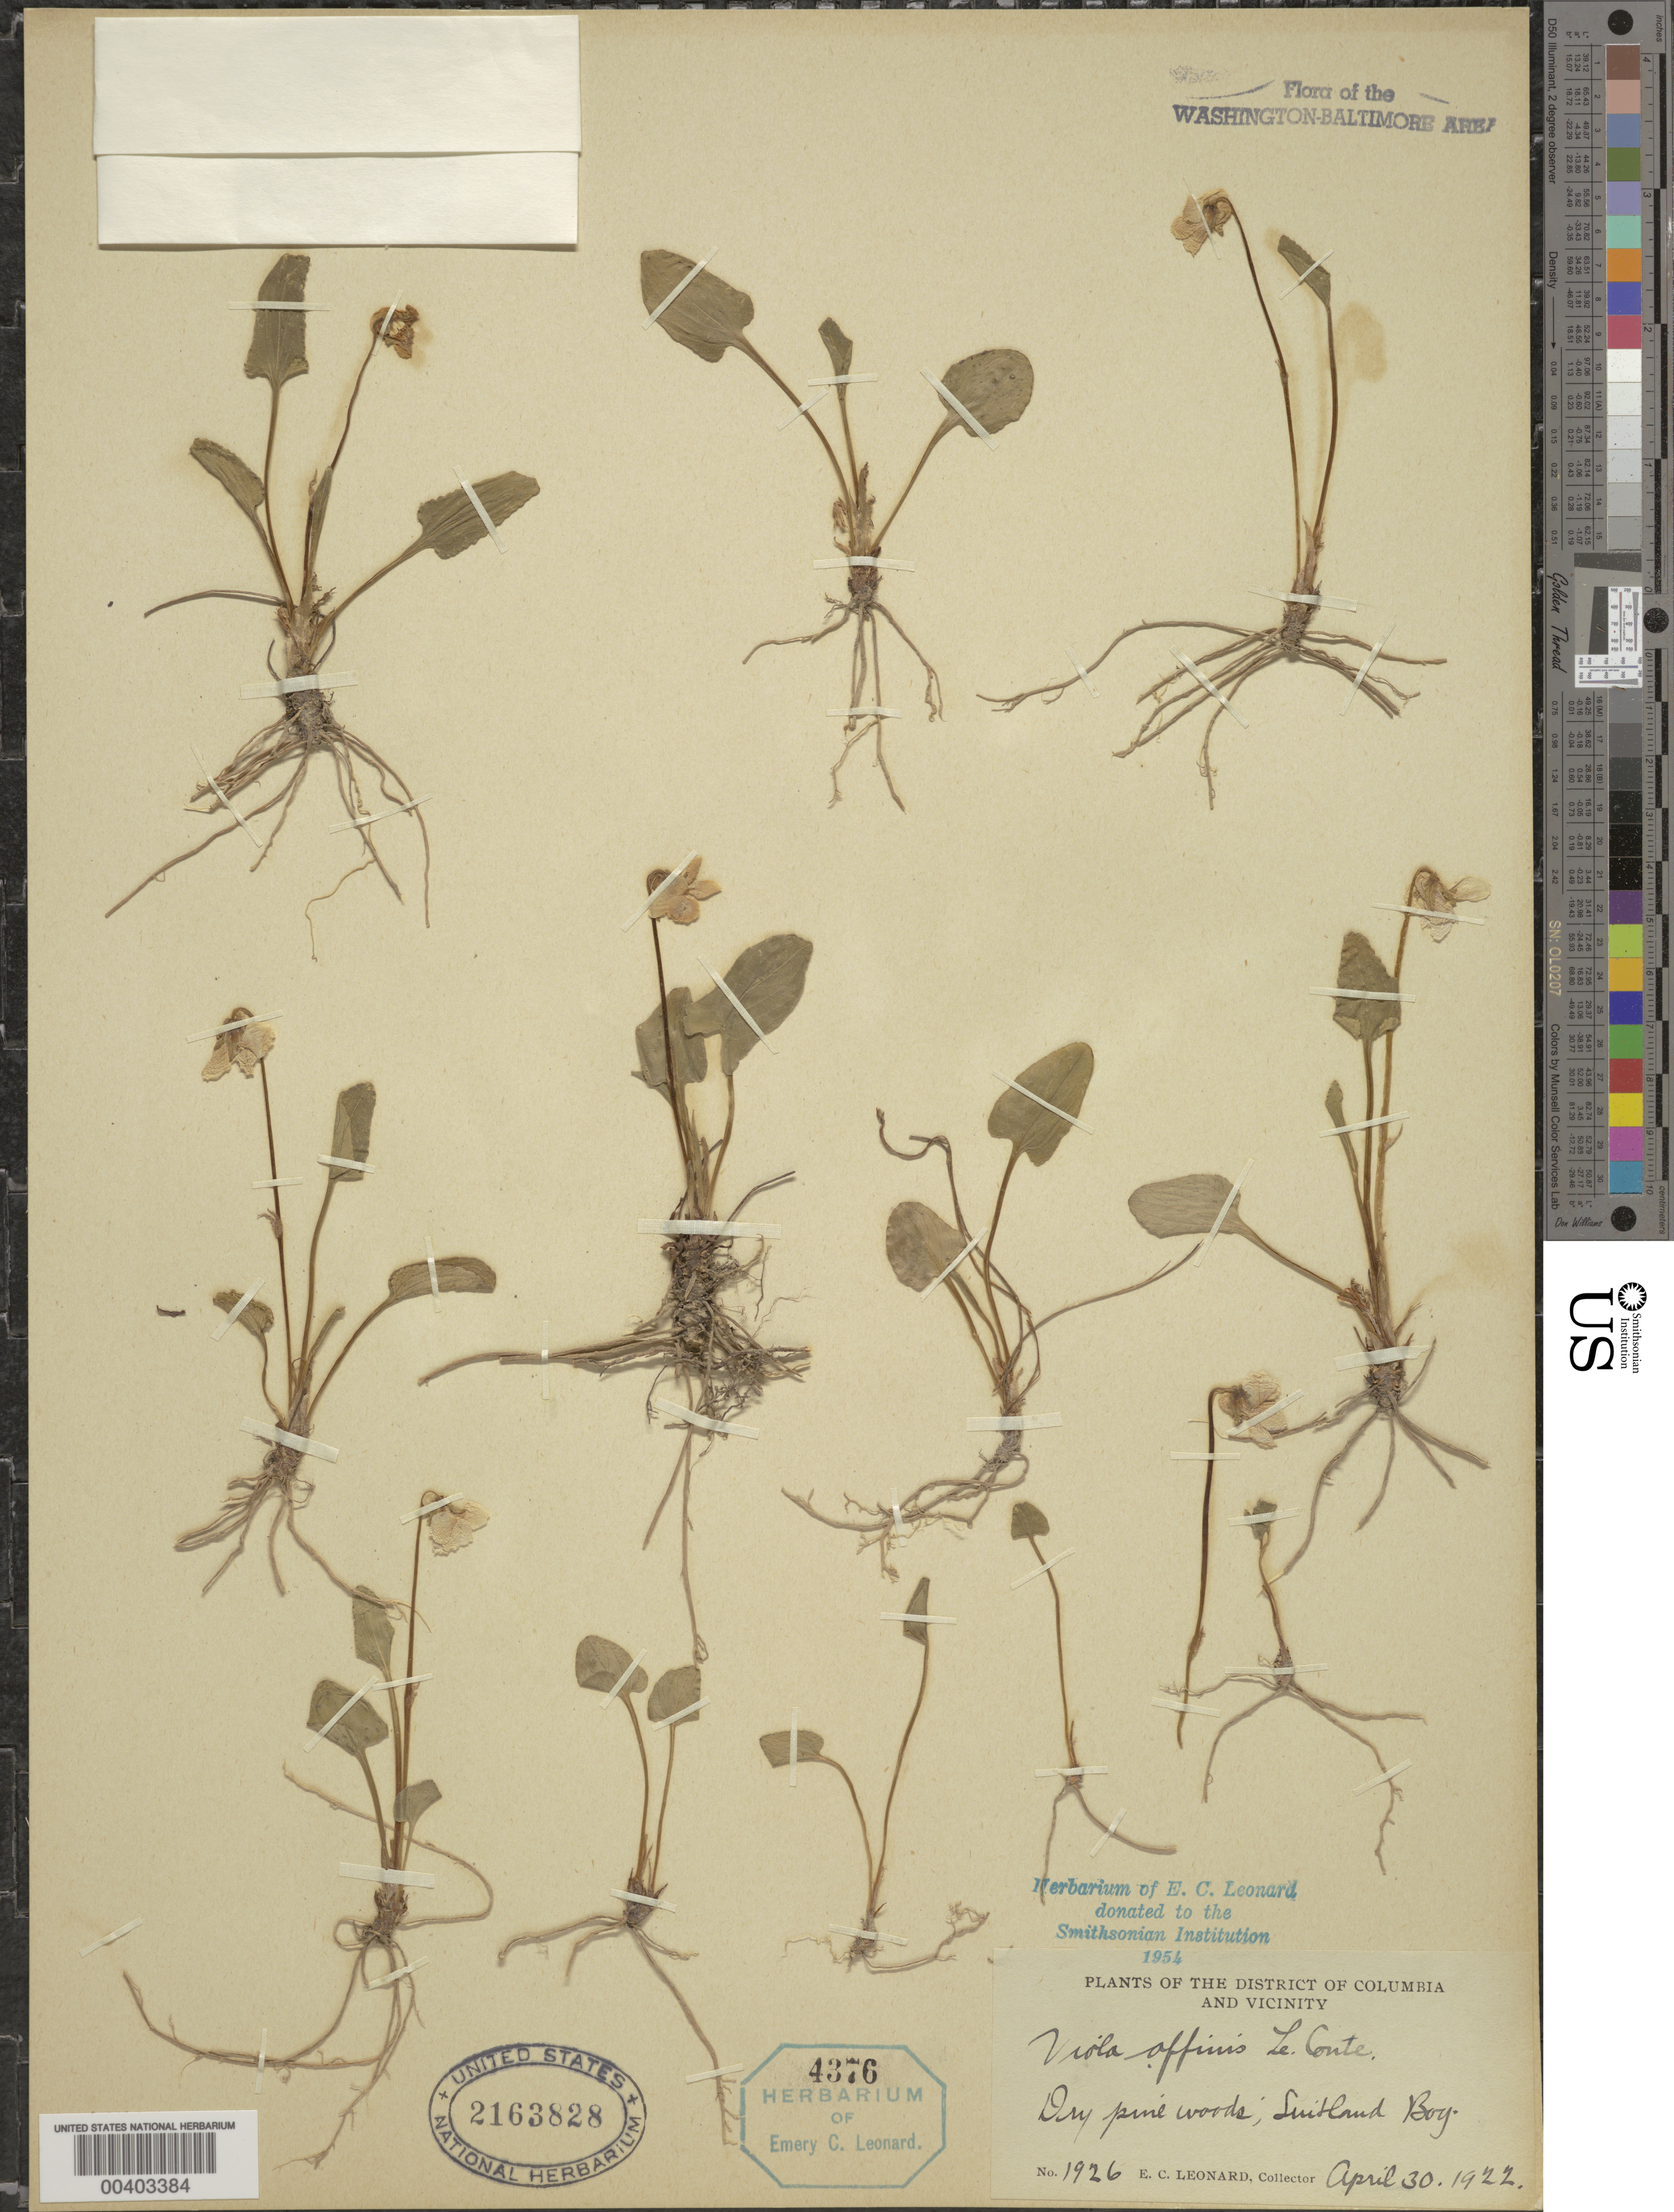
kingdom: Plantae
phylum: Tracheophyta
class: Magnoliopsida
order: Malpighiales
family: Violaceae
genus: Viola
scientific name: Viola sororia var. affinis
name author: (LeConte) McKinney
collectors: E. C. Leonard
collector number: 1926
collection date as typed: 30 Apr 1922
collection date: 1922-04-30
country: United States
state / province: Maryland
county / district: Prince George's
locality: Suitland Bog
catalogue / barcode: US 2163828